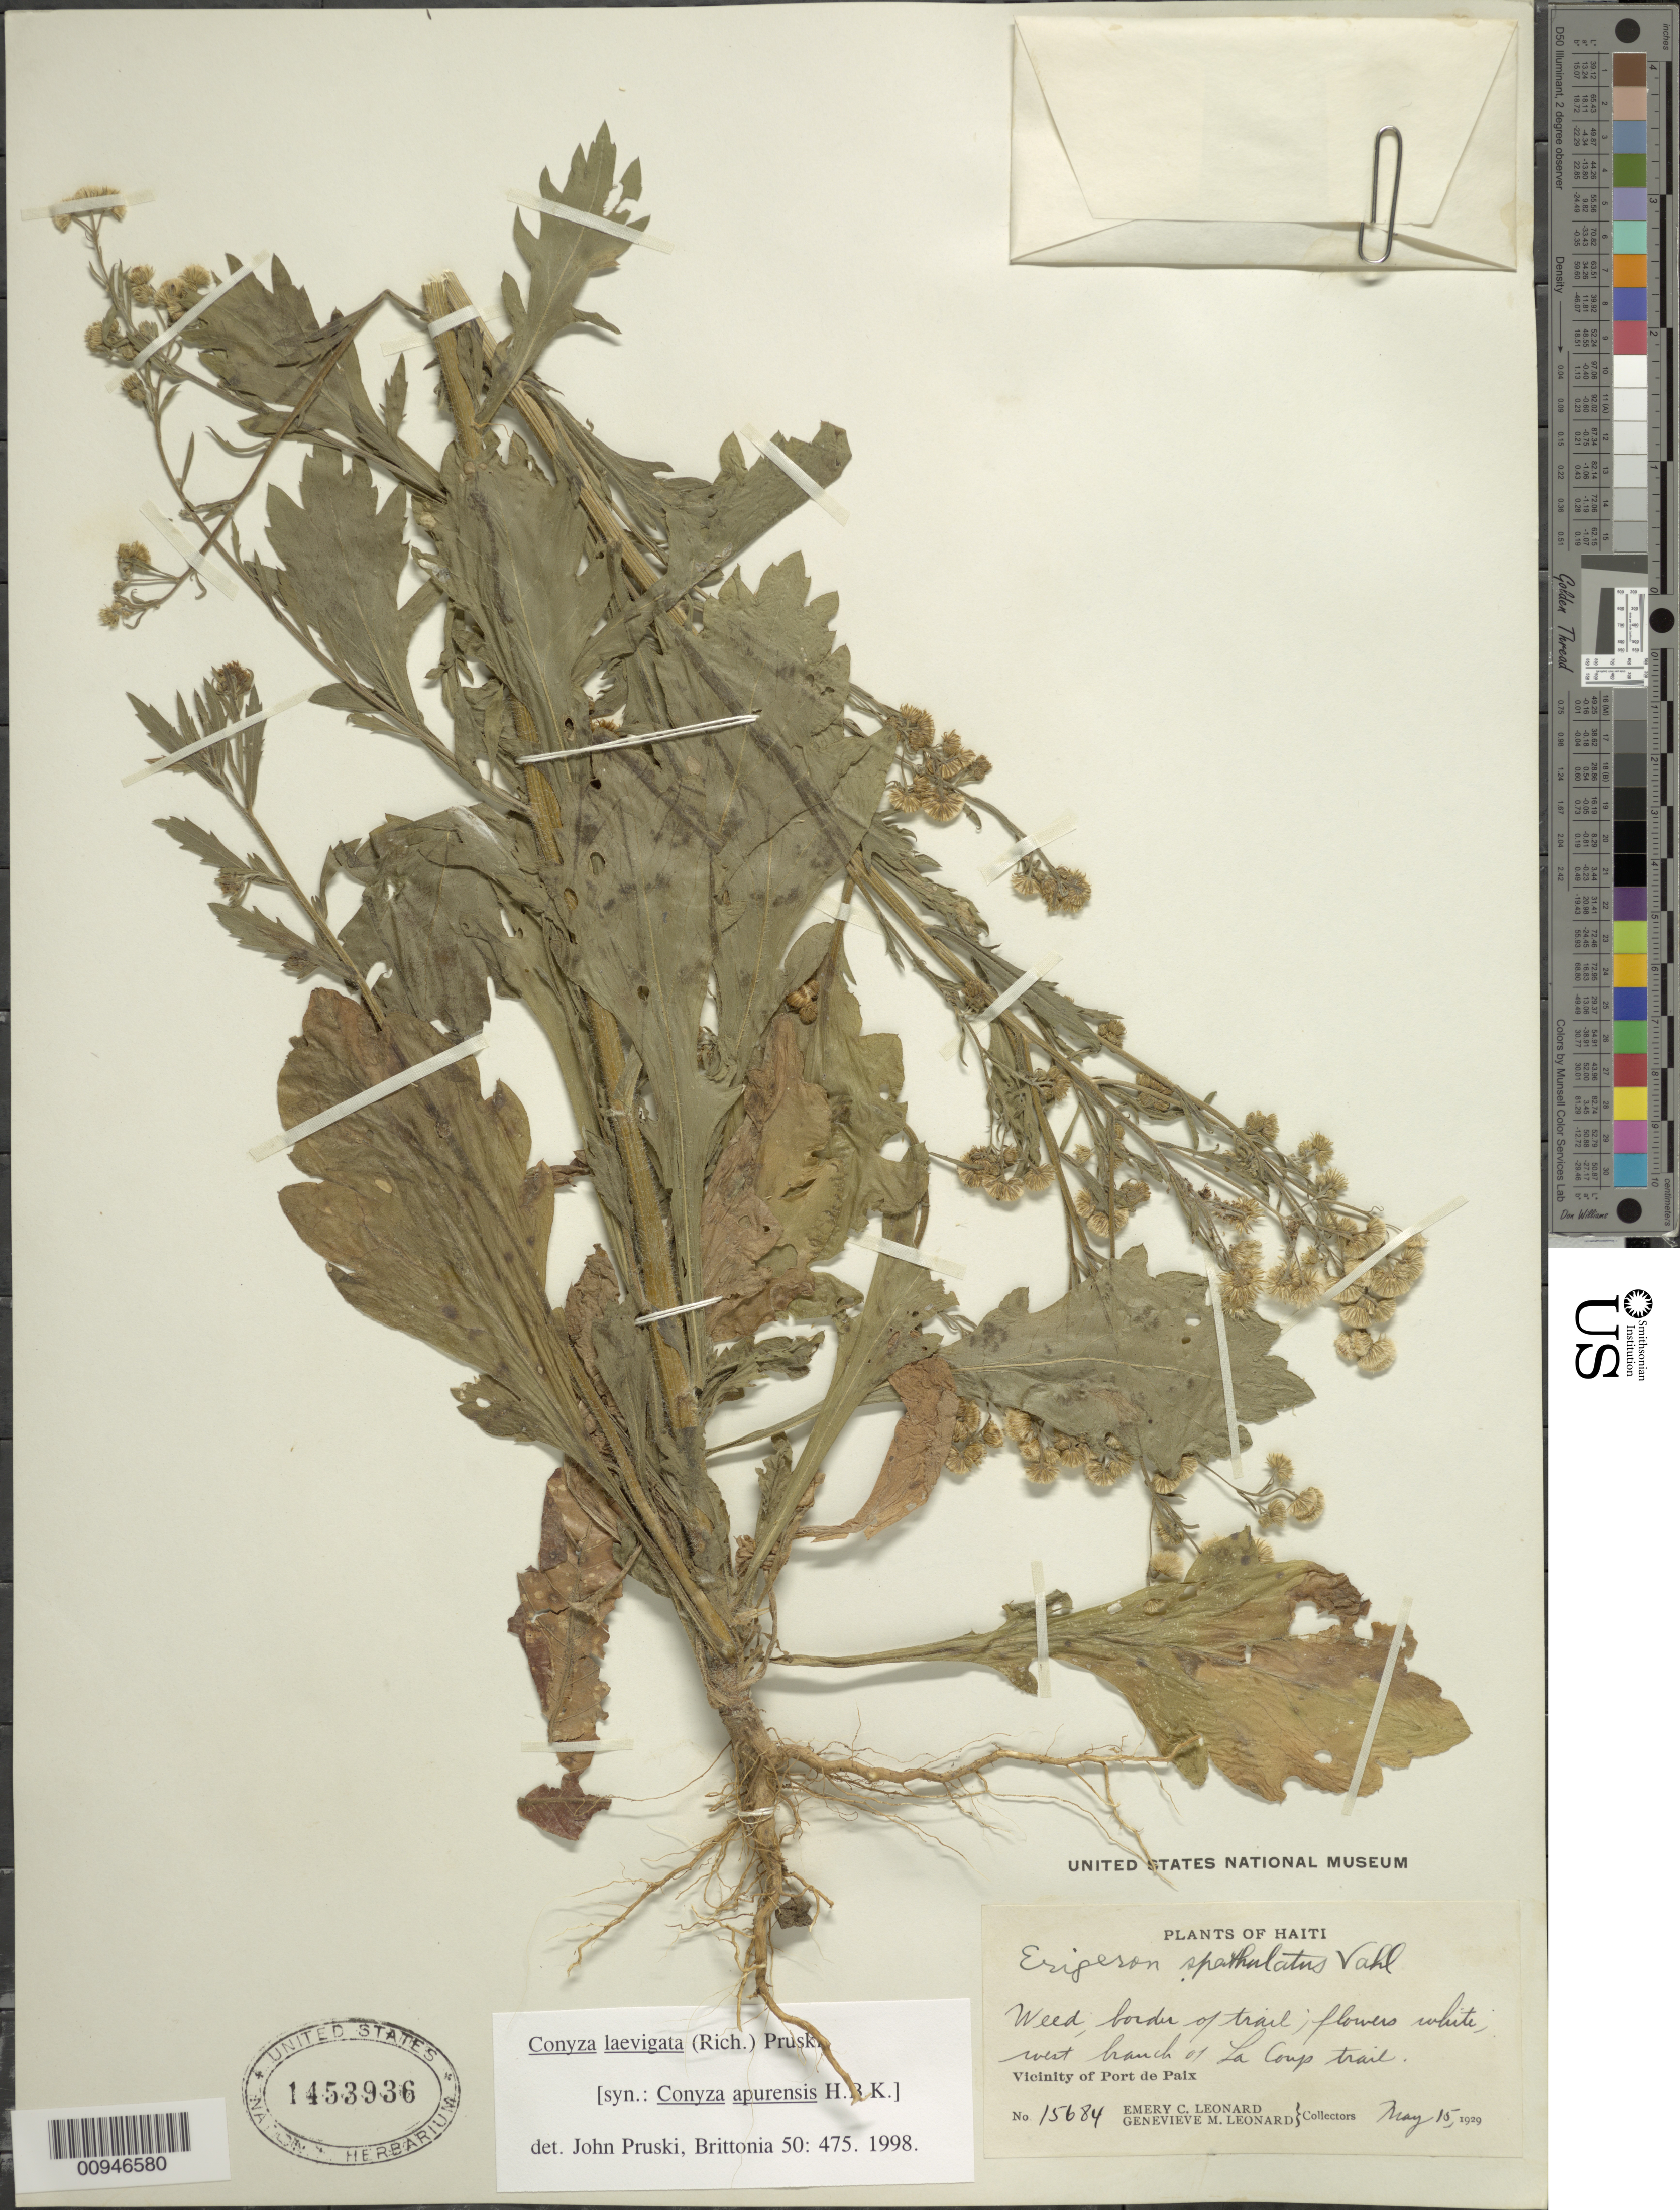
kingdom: Plantae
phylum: Tracheophyta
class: Magnoliopsida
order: Asterales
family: Asteraceae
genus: Conyza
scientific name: Conyza laevigata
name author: (Rich.) Pruski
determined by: Pruski, J. F.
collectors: E. C. Leonard & G. M. Leonard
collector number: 15684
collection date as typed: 15 May 1929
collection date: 1929-05-15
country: Haiti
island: Hispaniola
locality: Vicinity of Port de Paix,west branch of La Coup Trail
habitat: Border of trail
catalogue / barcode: US 1453936